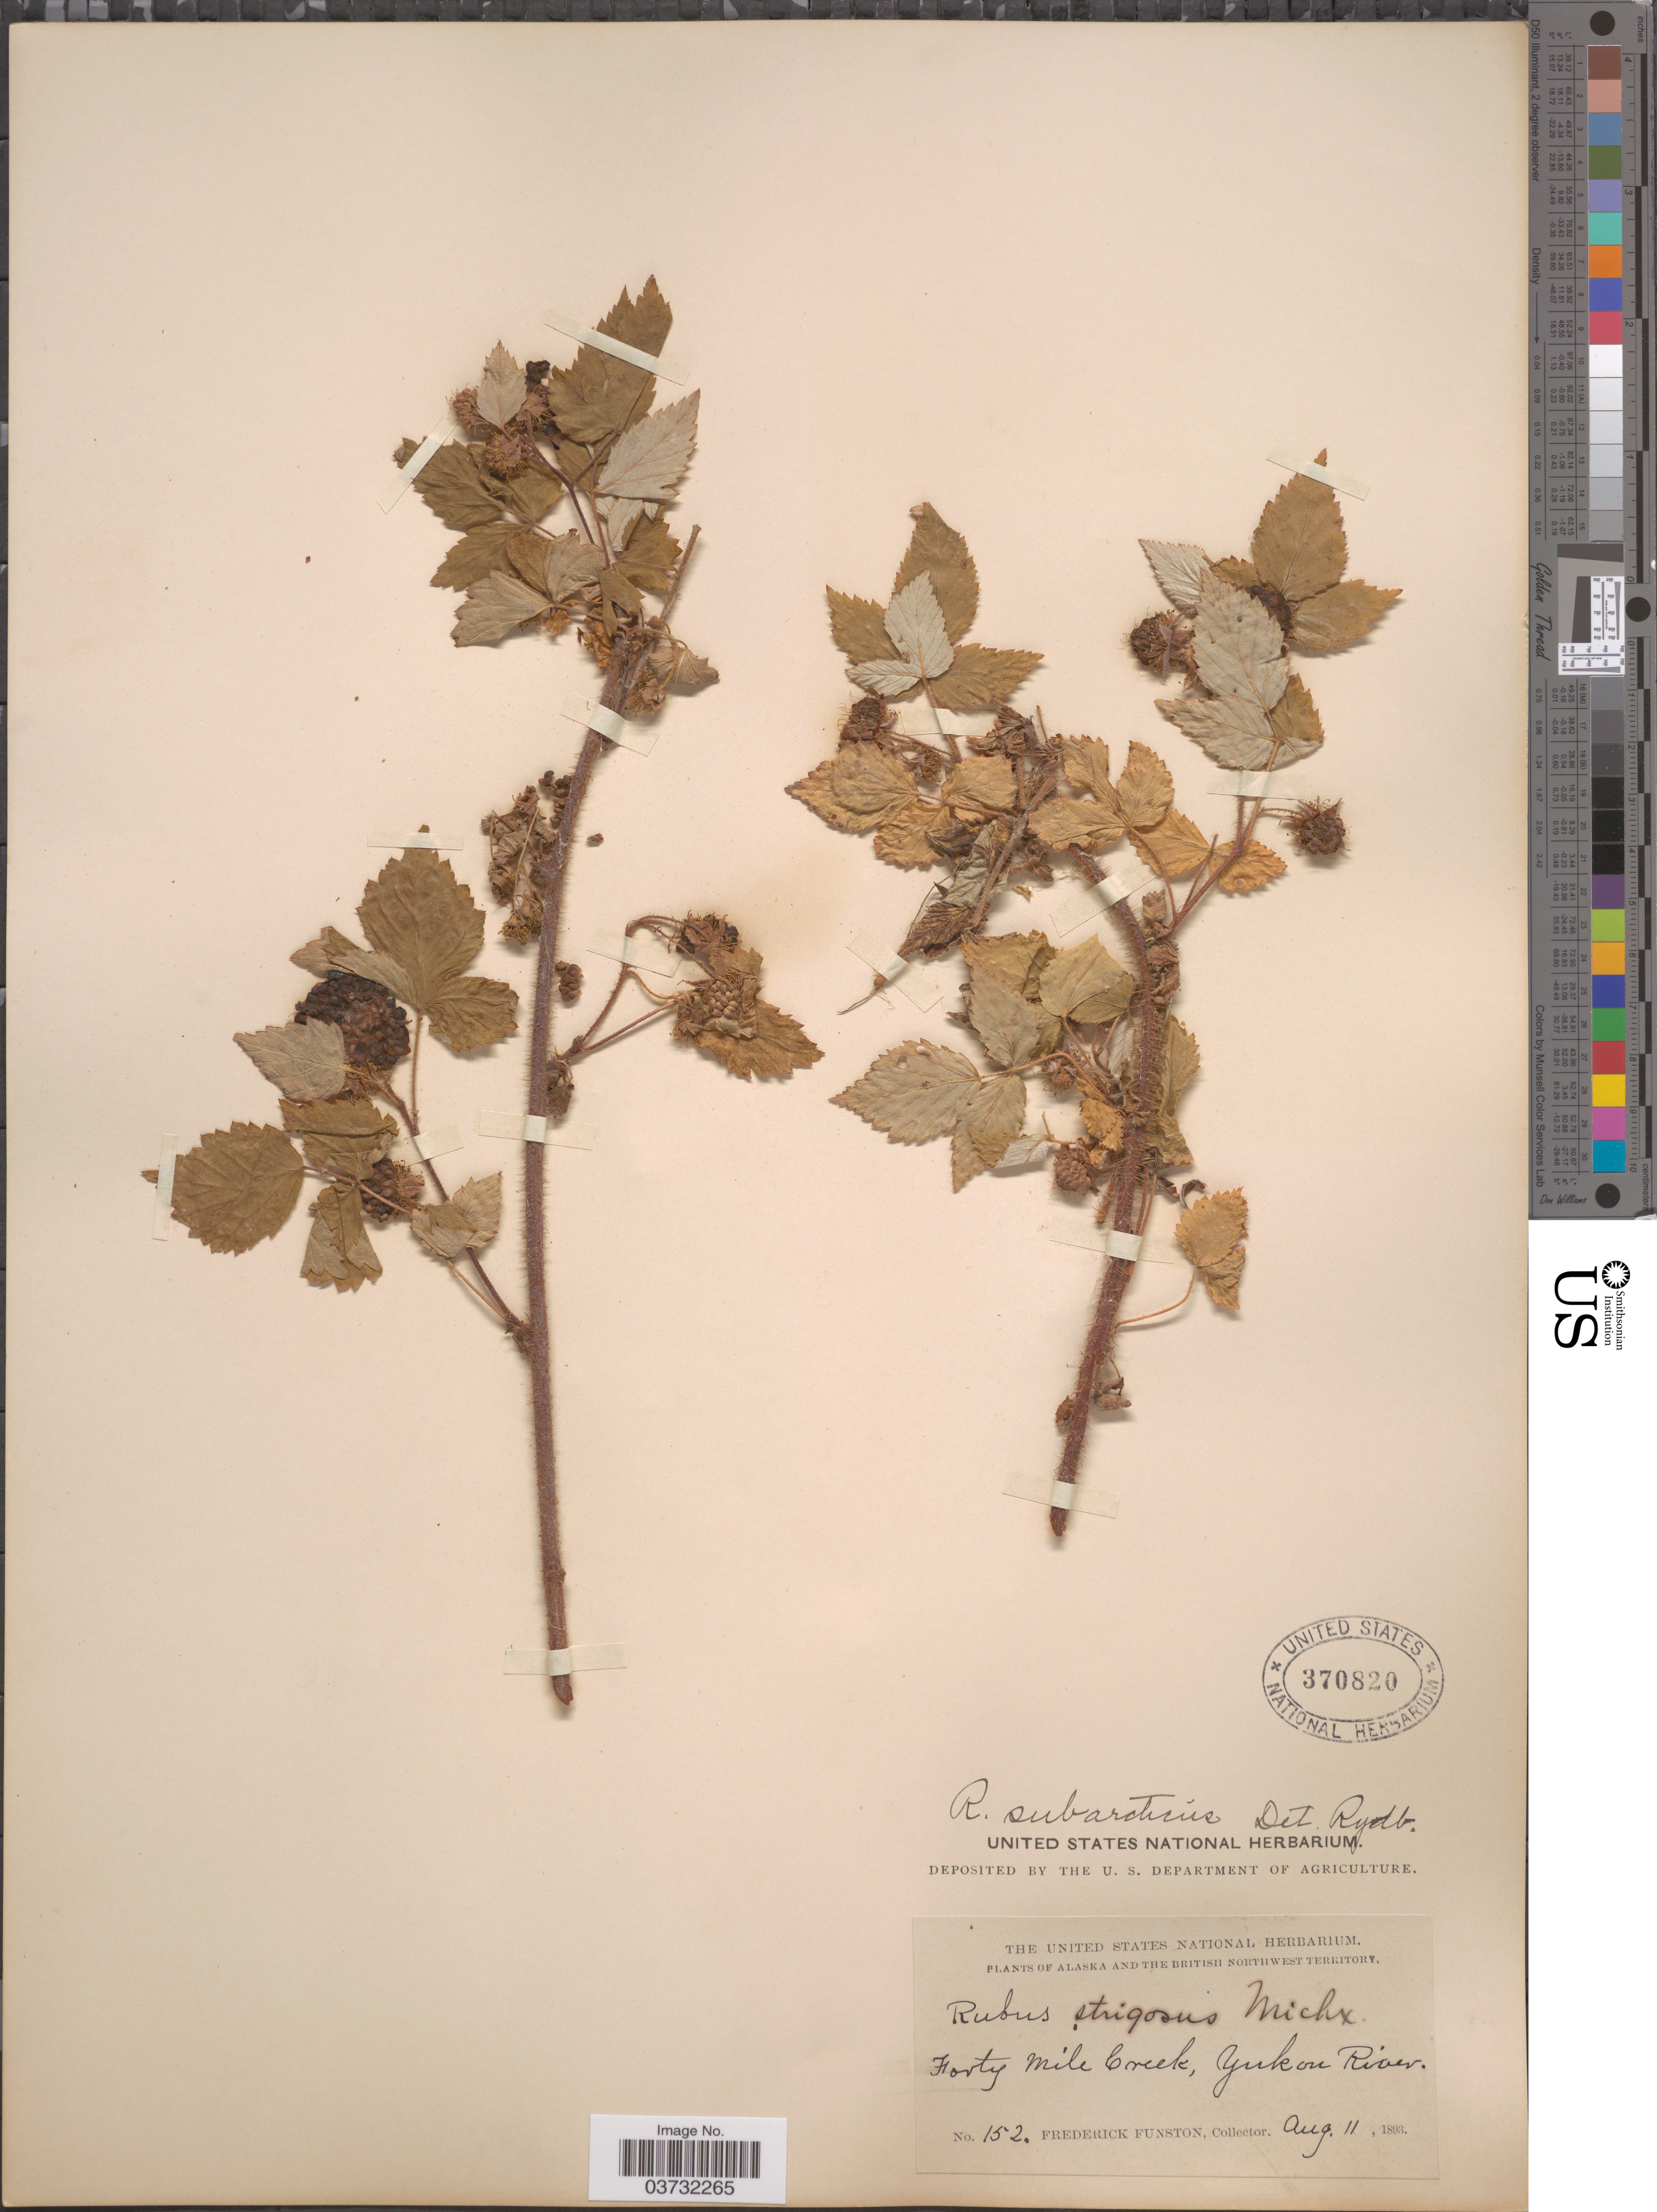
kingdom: Plantae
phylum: Tracheophyta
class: Magnoliopsida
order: Rosales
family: Rosaceae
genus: Rubus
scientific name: Rubus subarcticus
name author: (Greene) Rydb.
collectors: F. Funston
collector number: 152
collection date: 1893-08-11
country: United States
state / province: Alaska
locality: The British Northwest Territory. Forty Mile Creek, Yukon River.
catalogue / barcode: US 370820